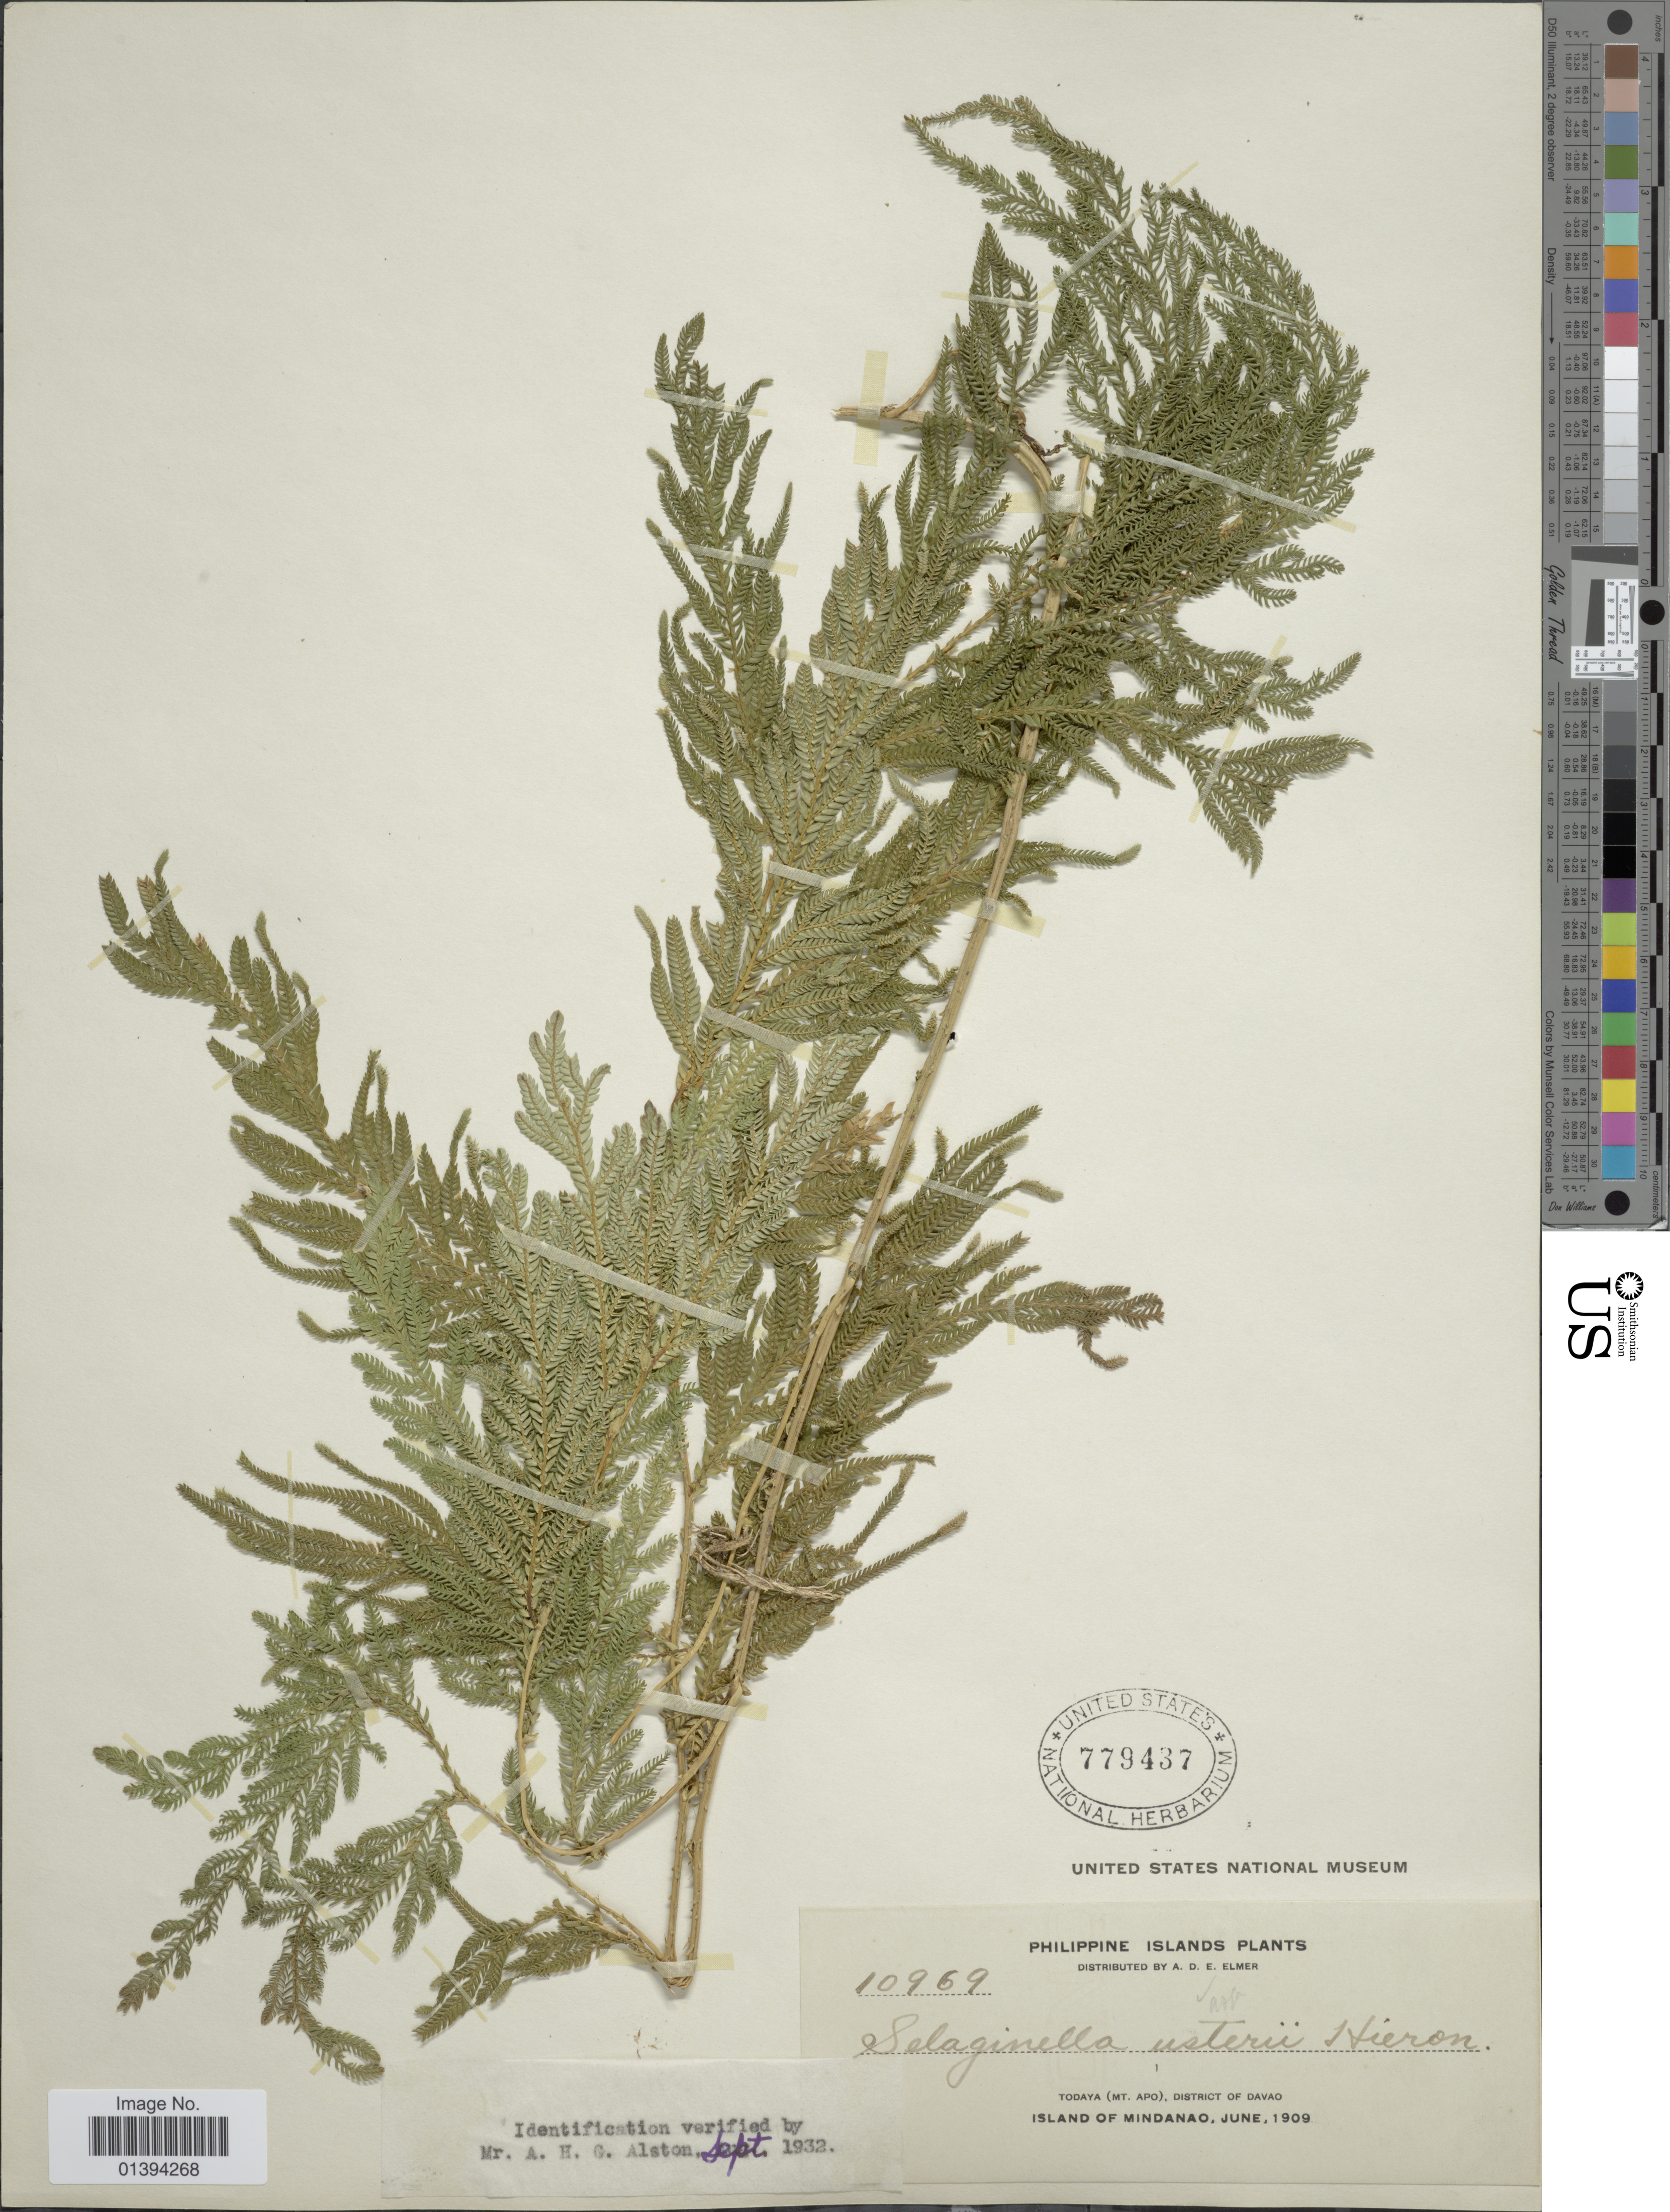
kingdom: Plantae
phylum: Tracheophyta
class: Lycopodiopsida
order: Selaginellales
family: Selaginellaceae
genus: Selaginella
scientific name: Selaginella usterii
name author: Hieron.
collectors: A. D. E. Elmer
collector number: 10969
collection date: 1909-06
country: Philippines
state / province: Davao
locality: Todaya(Mt. Apo), district of Davao, Island of Mindanao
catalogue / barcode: US 779437